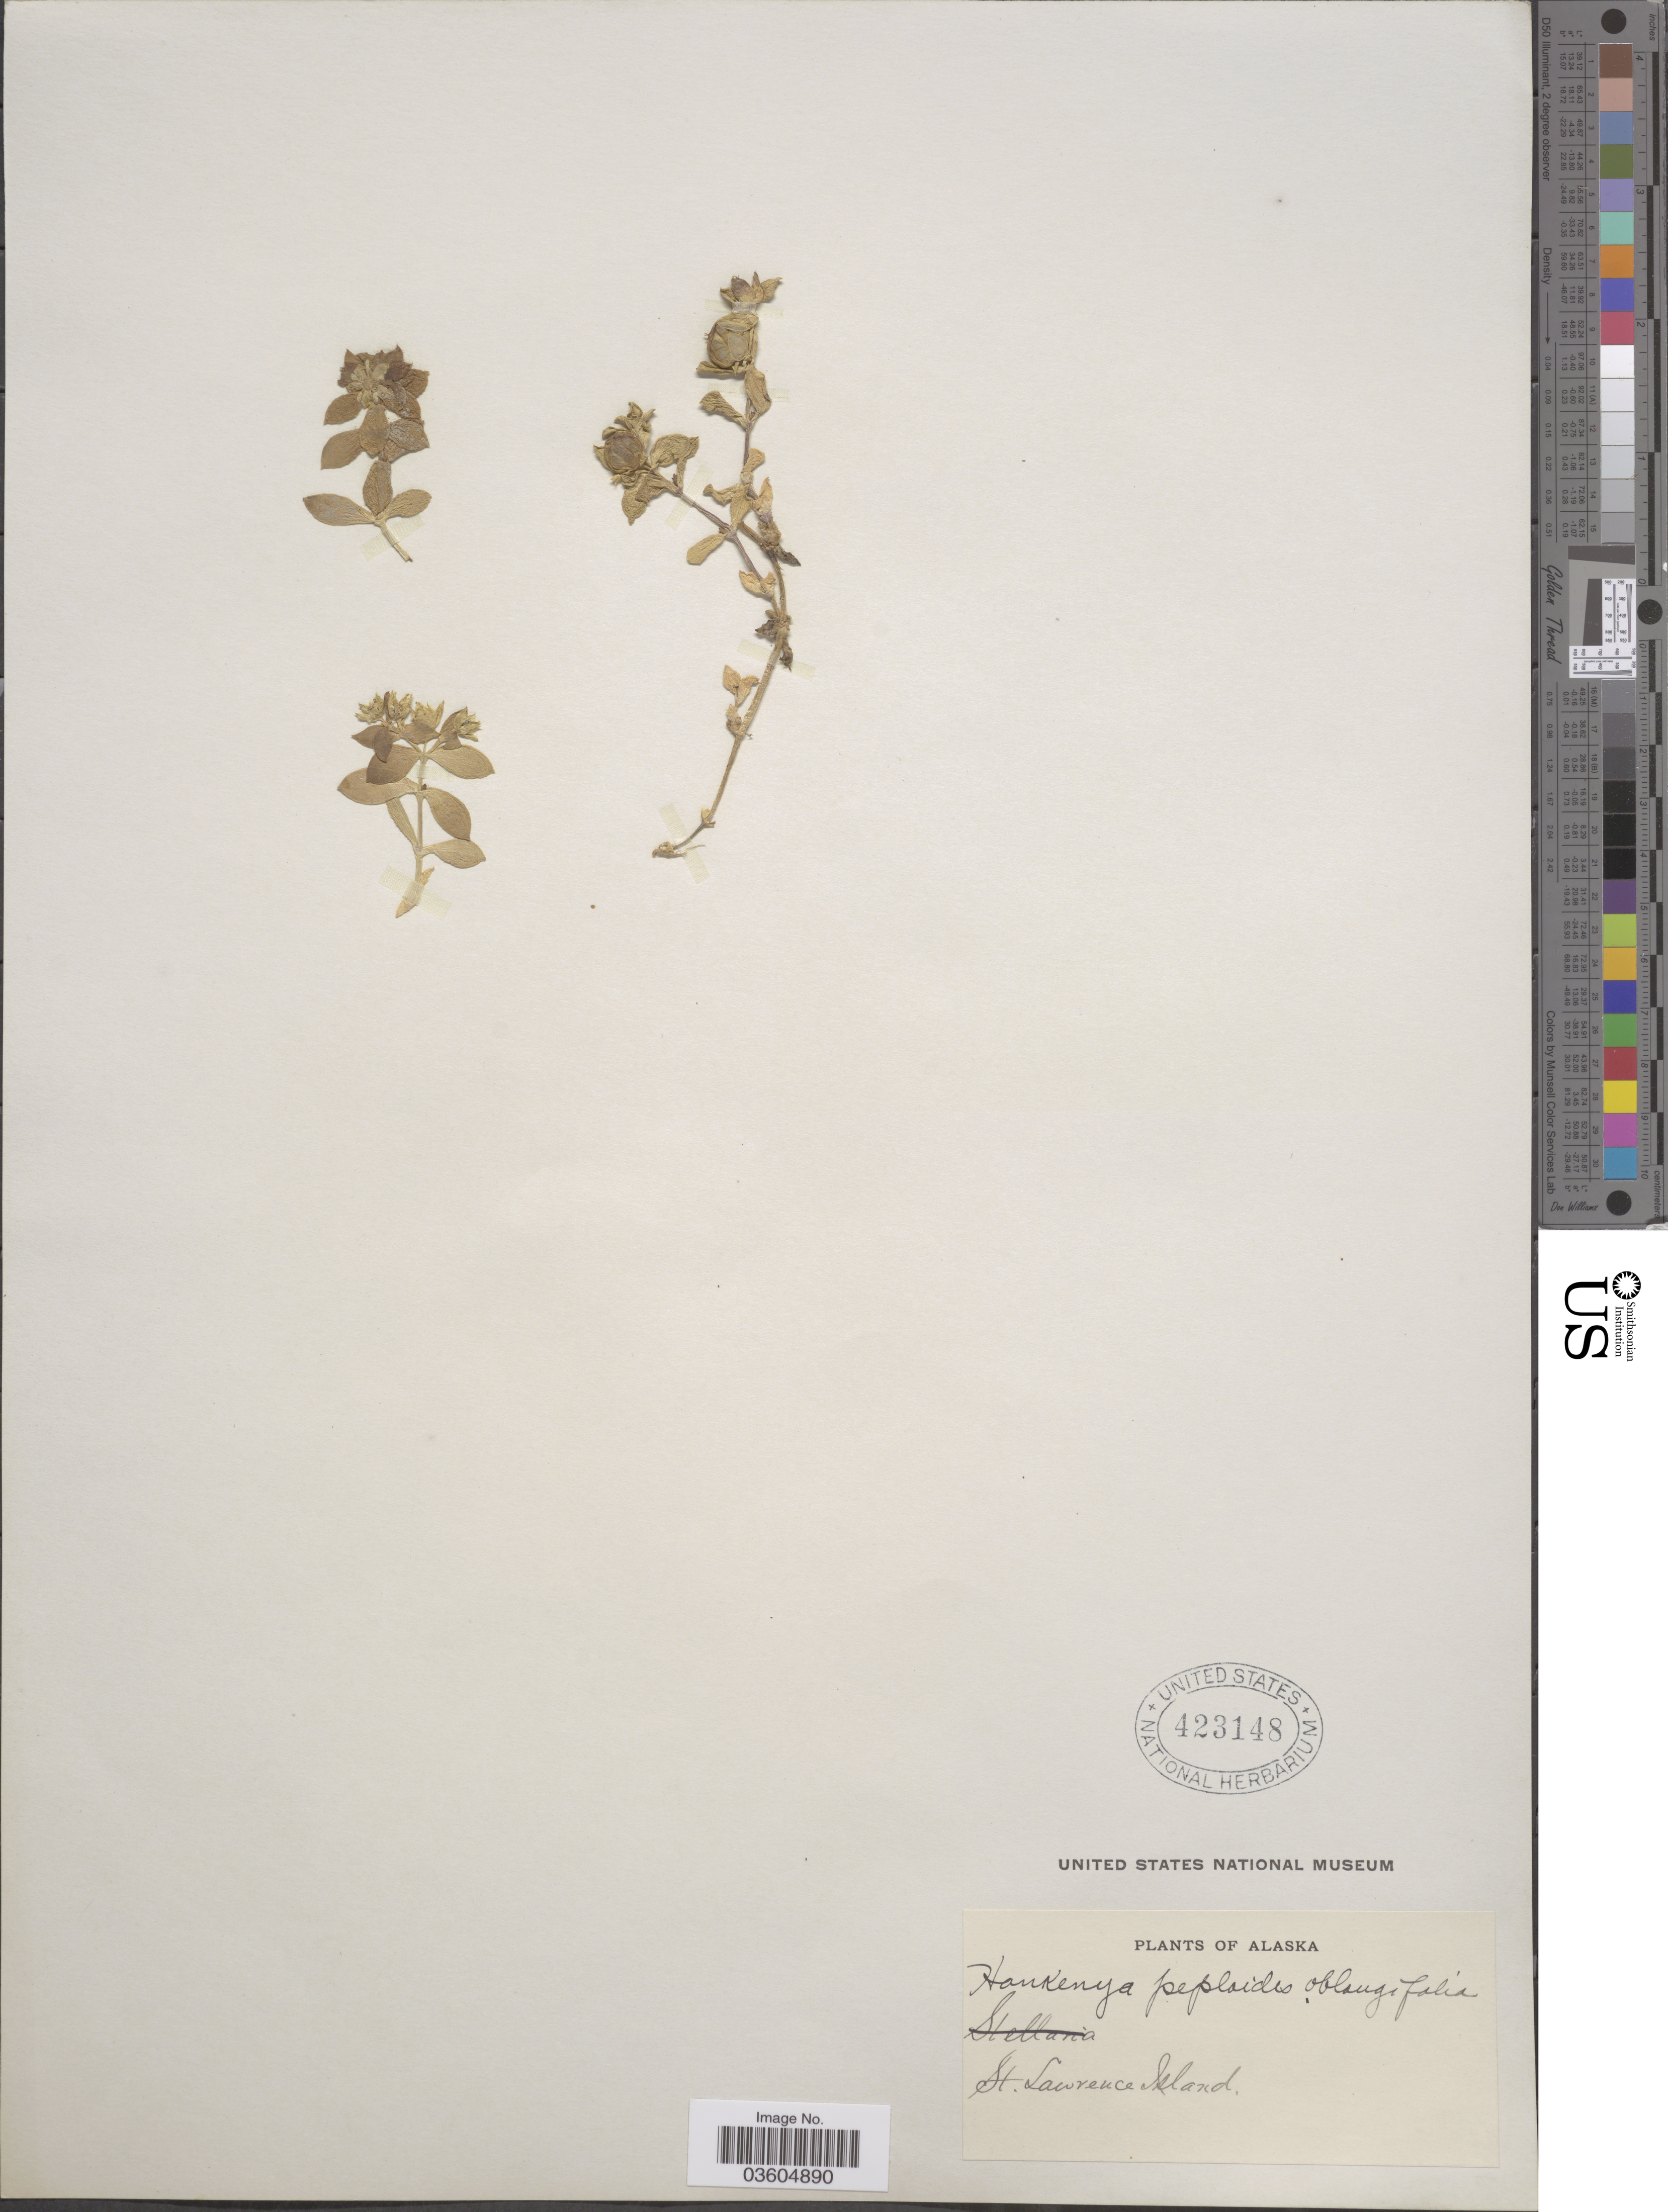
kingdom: Plantae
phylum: Tracheophyta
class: Magnoliopsida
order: Caryophyllales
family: Caryophyllaceae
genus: Honckenya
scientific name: Honckenya peploides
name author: (L.) Ehrh.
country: United States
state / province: Alaska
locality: St. Lawrence Island.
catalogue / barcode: US 423148